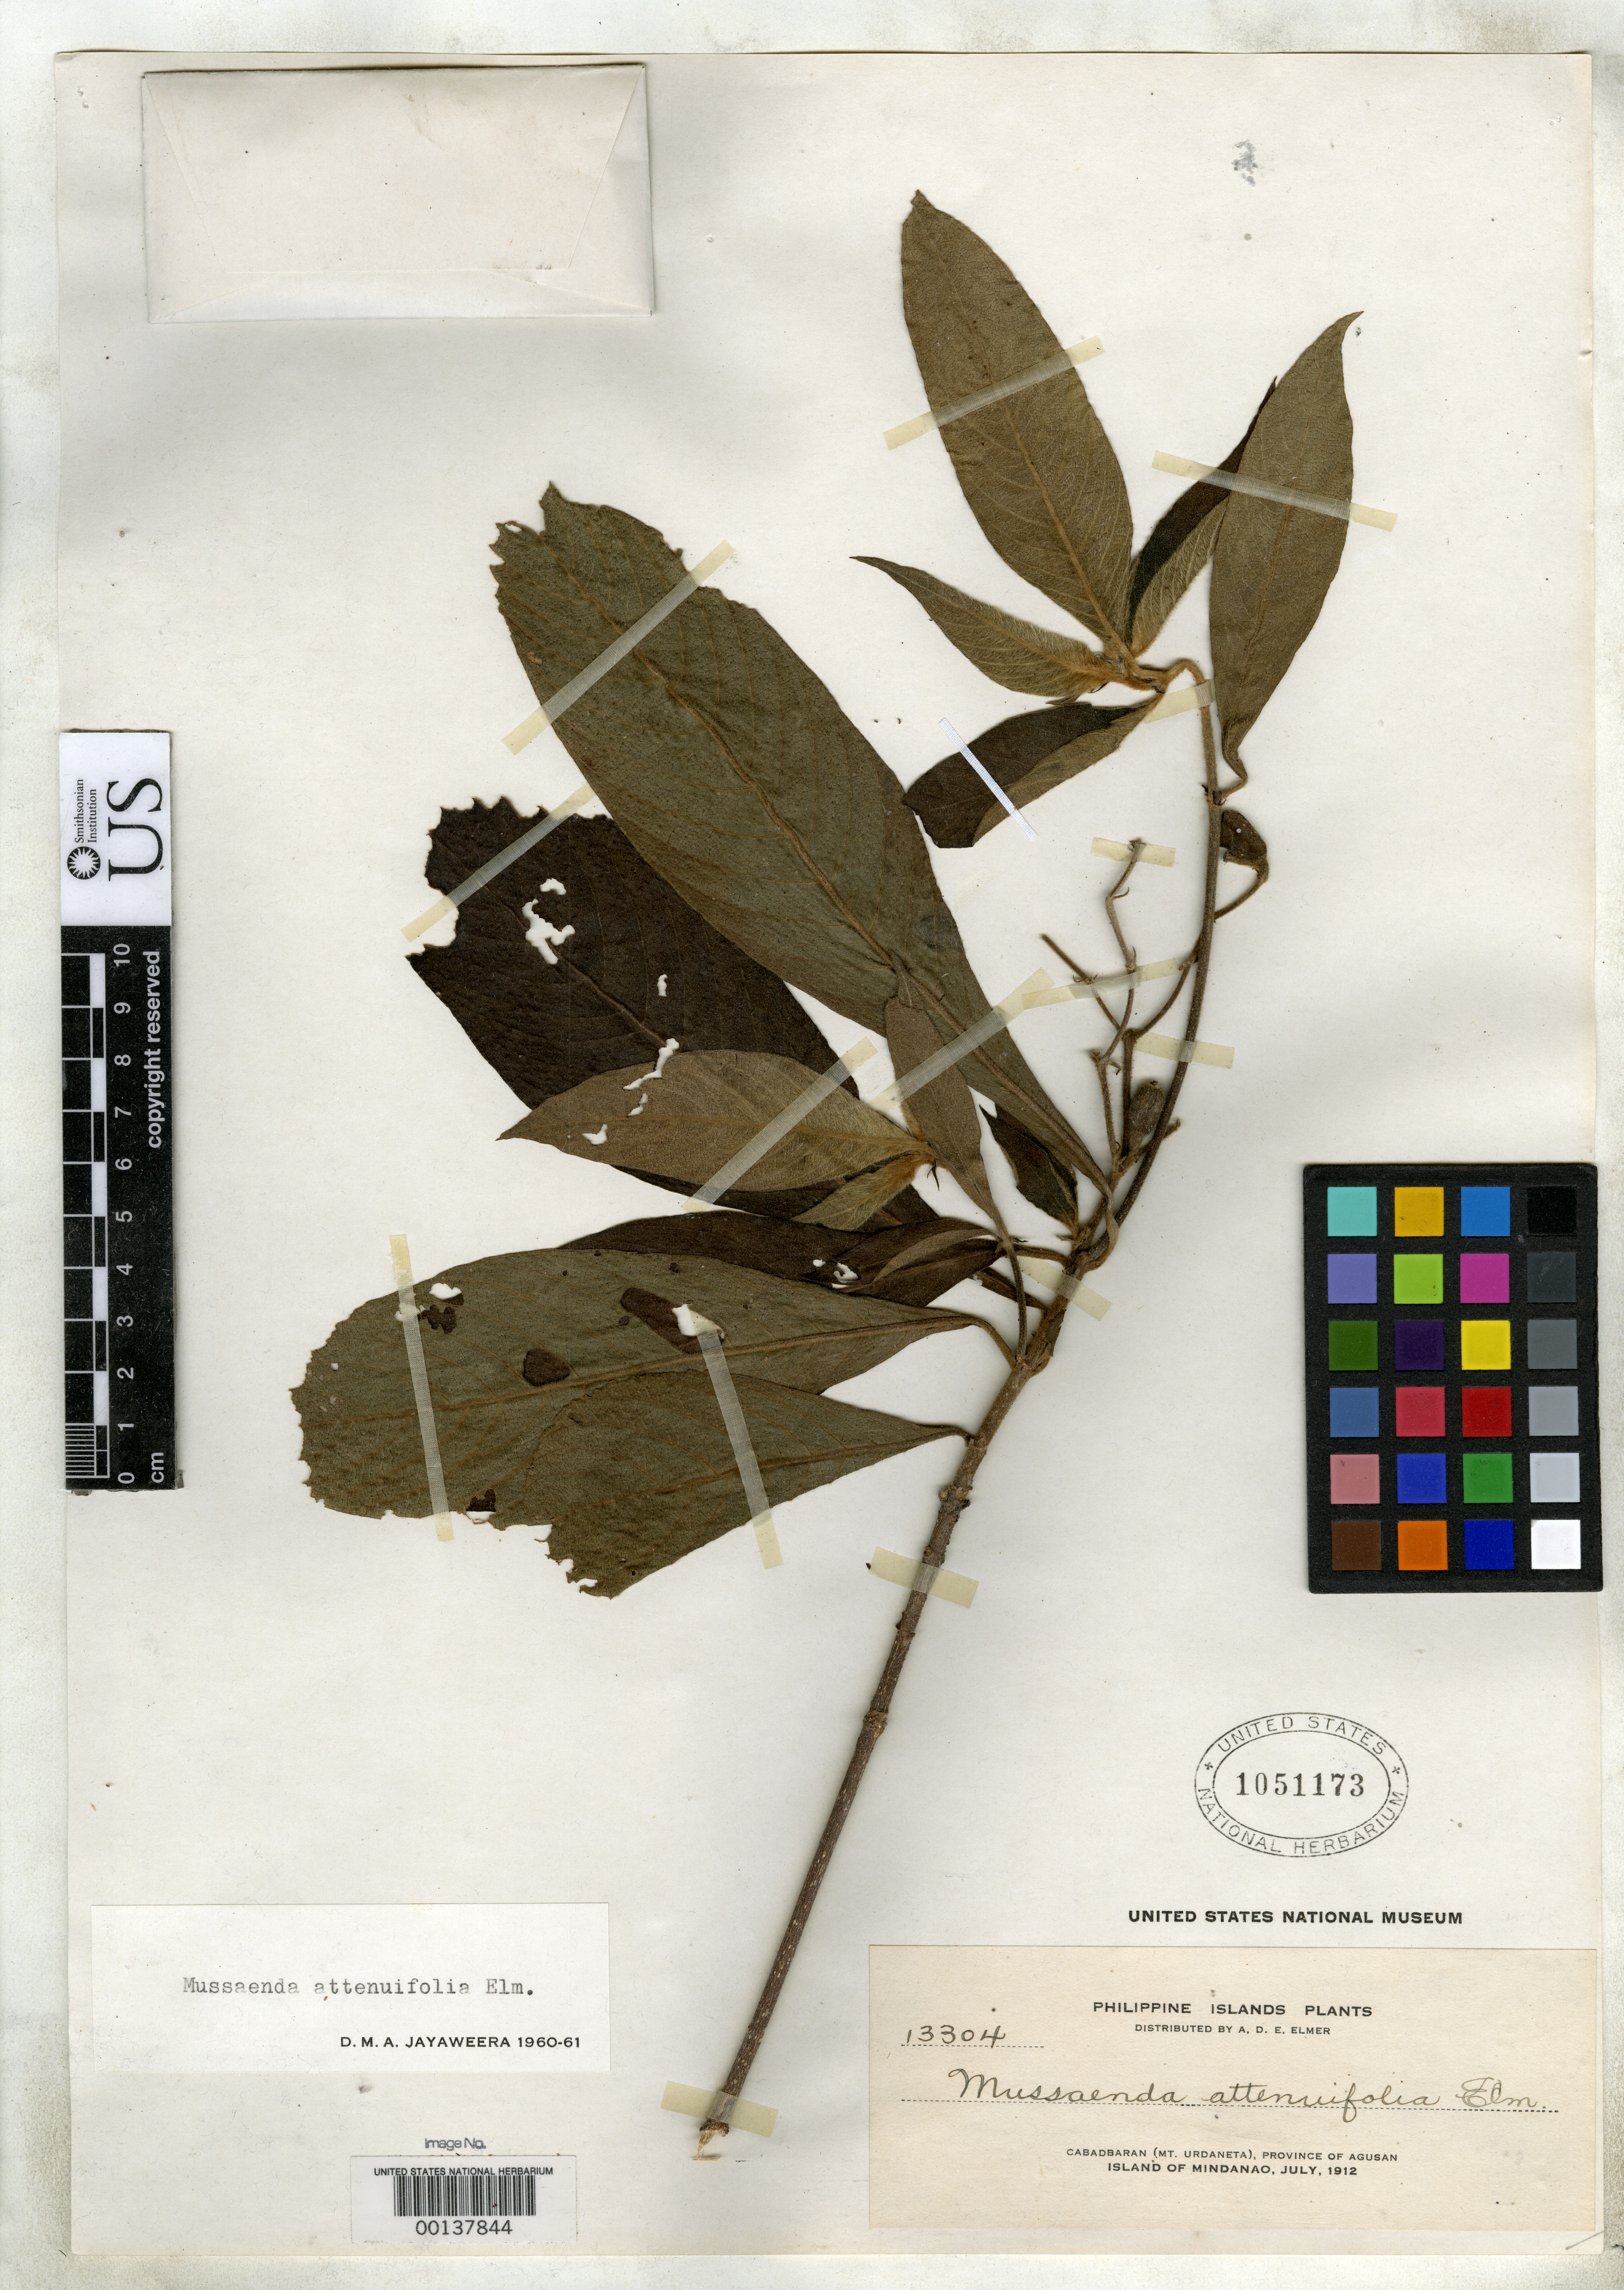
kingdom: Plantae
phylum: Tracheophyta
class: Magnoliopsida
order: Gentianales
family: Rubiaceae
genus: Mussaenda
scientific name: Mussaenda attenuifolia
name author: Elmer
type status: Isotype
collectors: A. D. E. Elmer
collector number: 13304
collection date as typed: Jul 1912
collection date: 1912-07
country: Philippines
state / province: Caraga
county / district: Agusan del Norte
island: Mindanao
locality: Cabadbaran, Mt. Urdaneta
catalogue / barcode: US 1051173